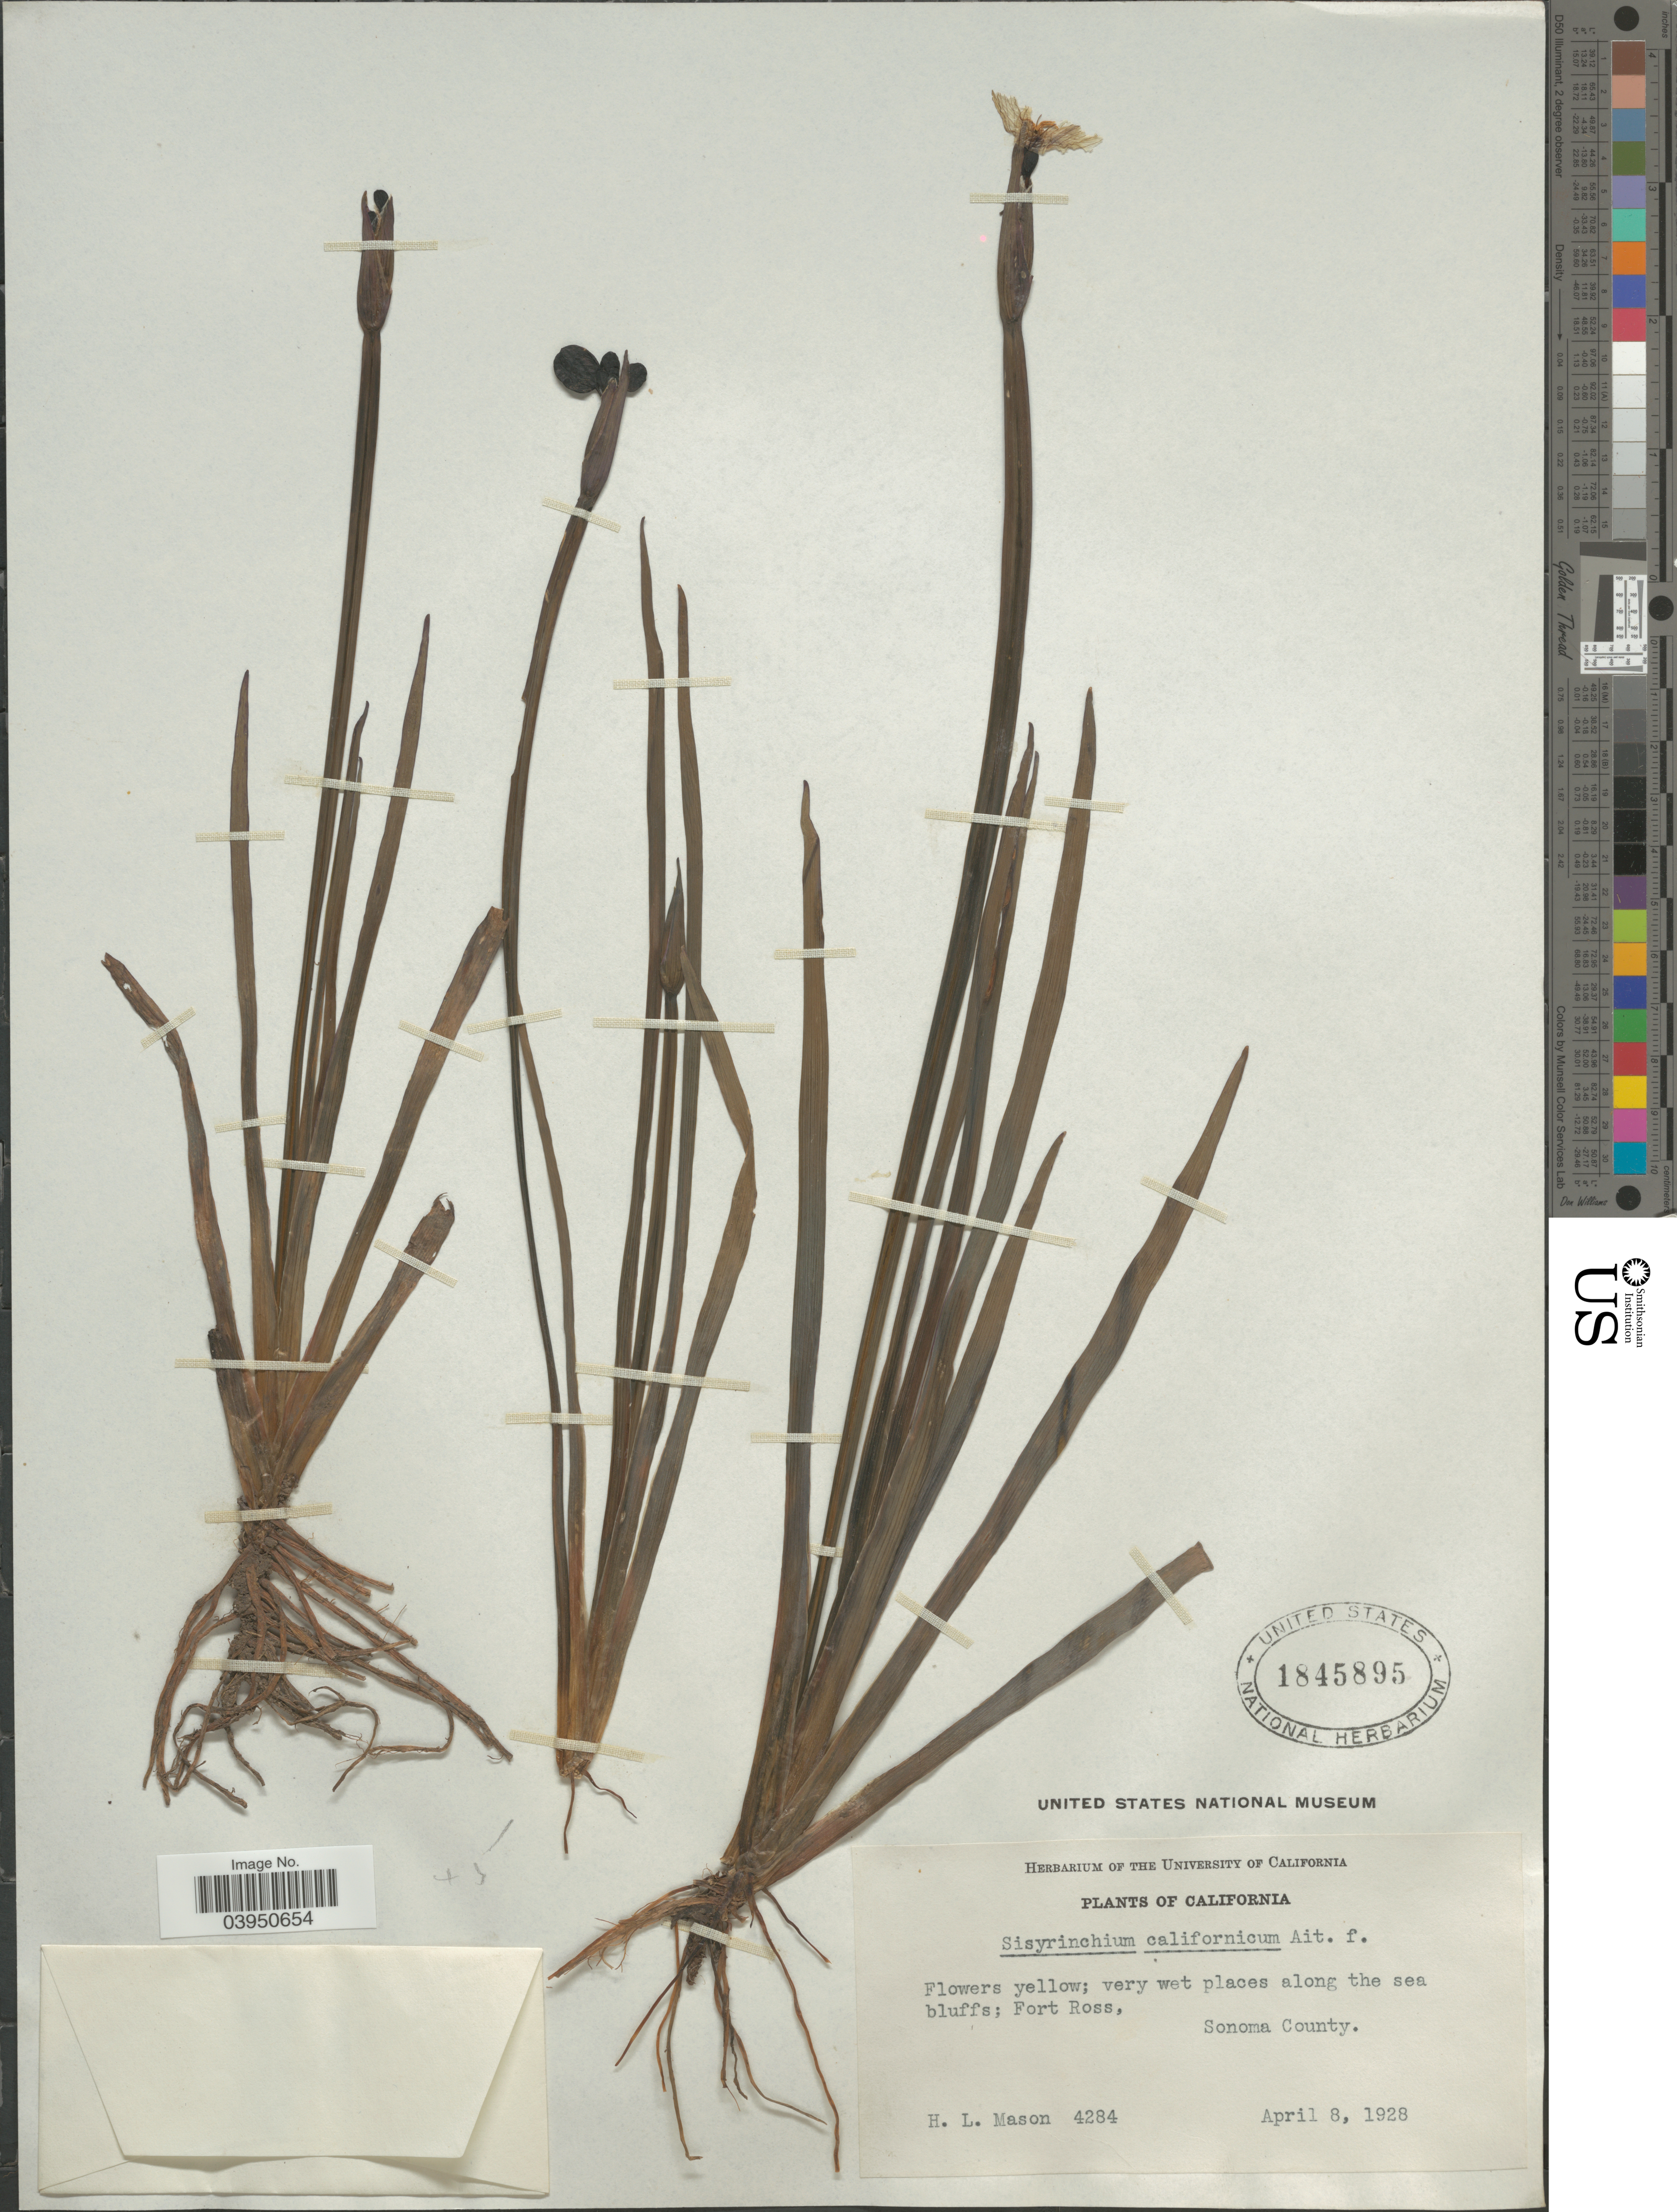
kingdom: Plantae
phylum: Tracheophyta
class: Liliopsida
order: Asparagales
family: Iridaceae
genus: Sisyrinchium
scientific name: Sisyrinchium californicum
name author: (Ker Gawl.) Dryand.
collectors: H. L. Mason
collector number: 4284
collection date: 1928-04-08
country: United States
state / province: California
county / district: Sonoma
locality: Fort Ross, Sonoma County.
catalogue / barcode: US 1845895